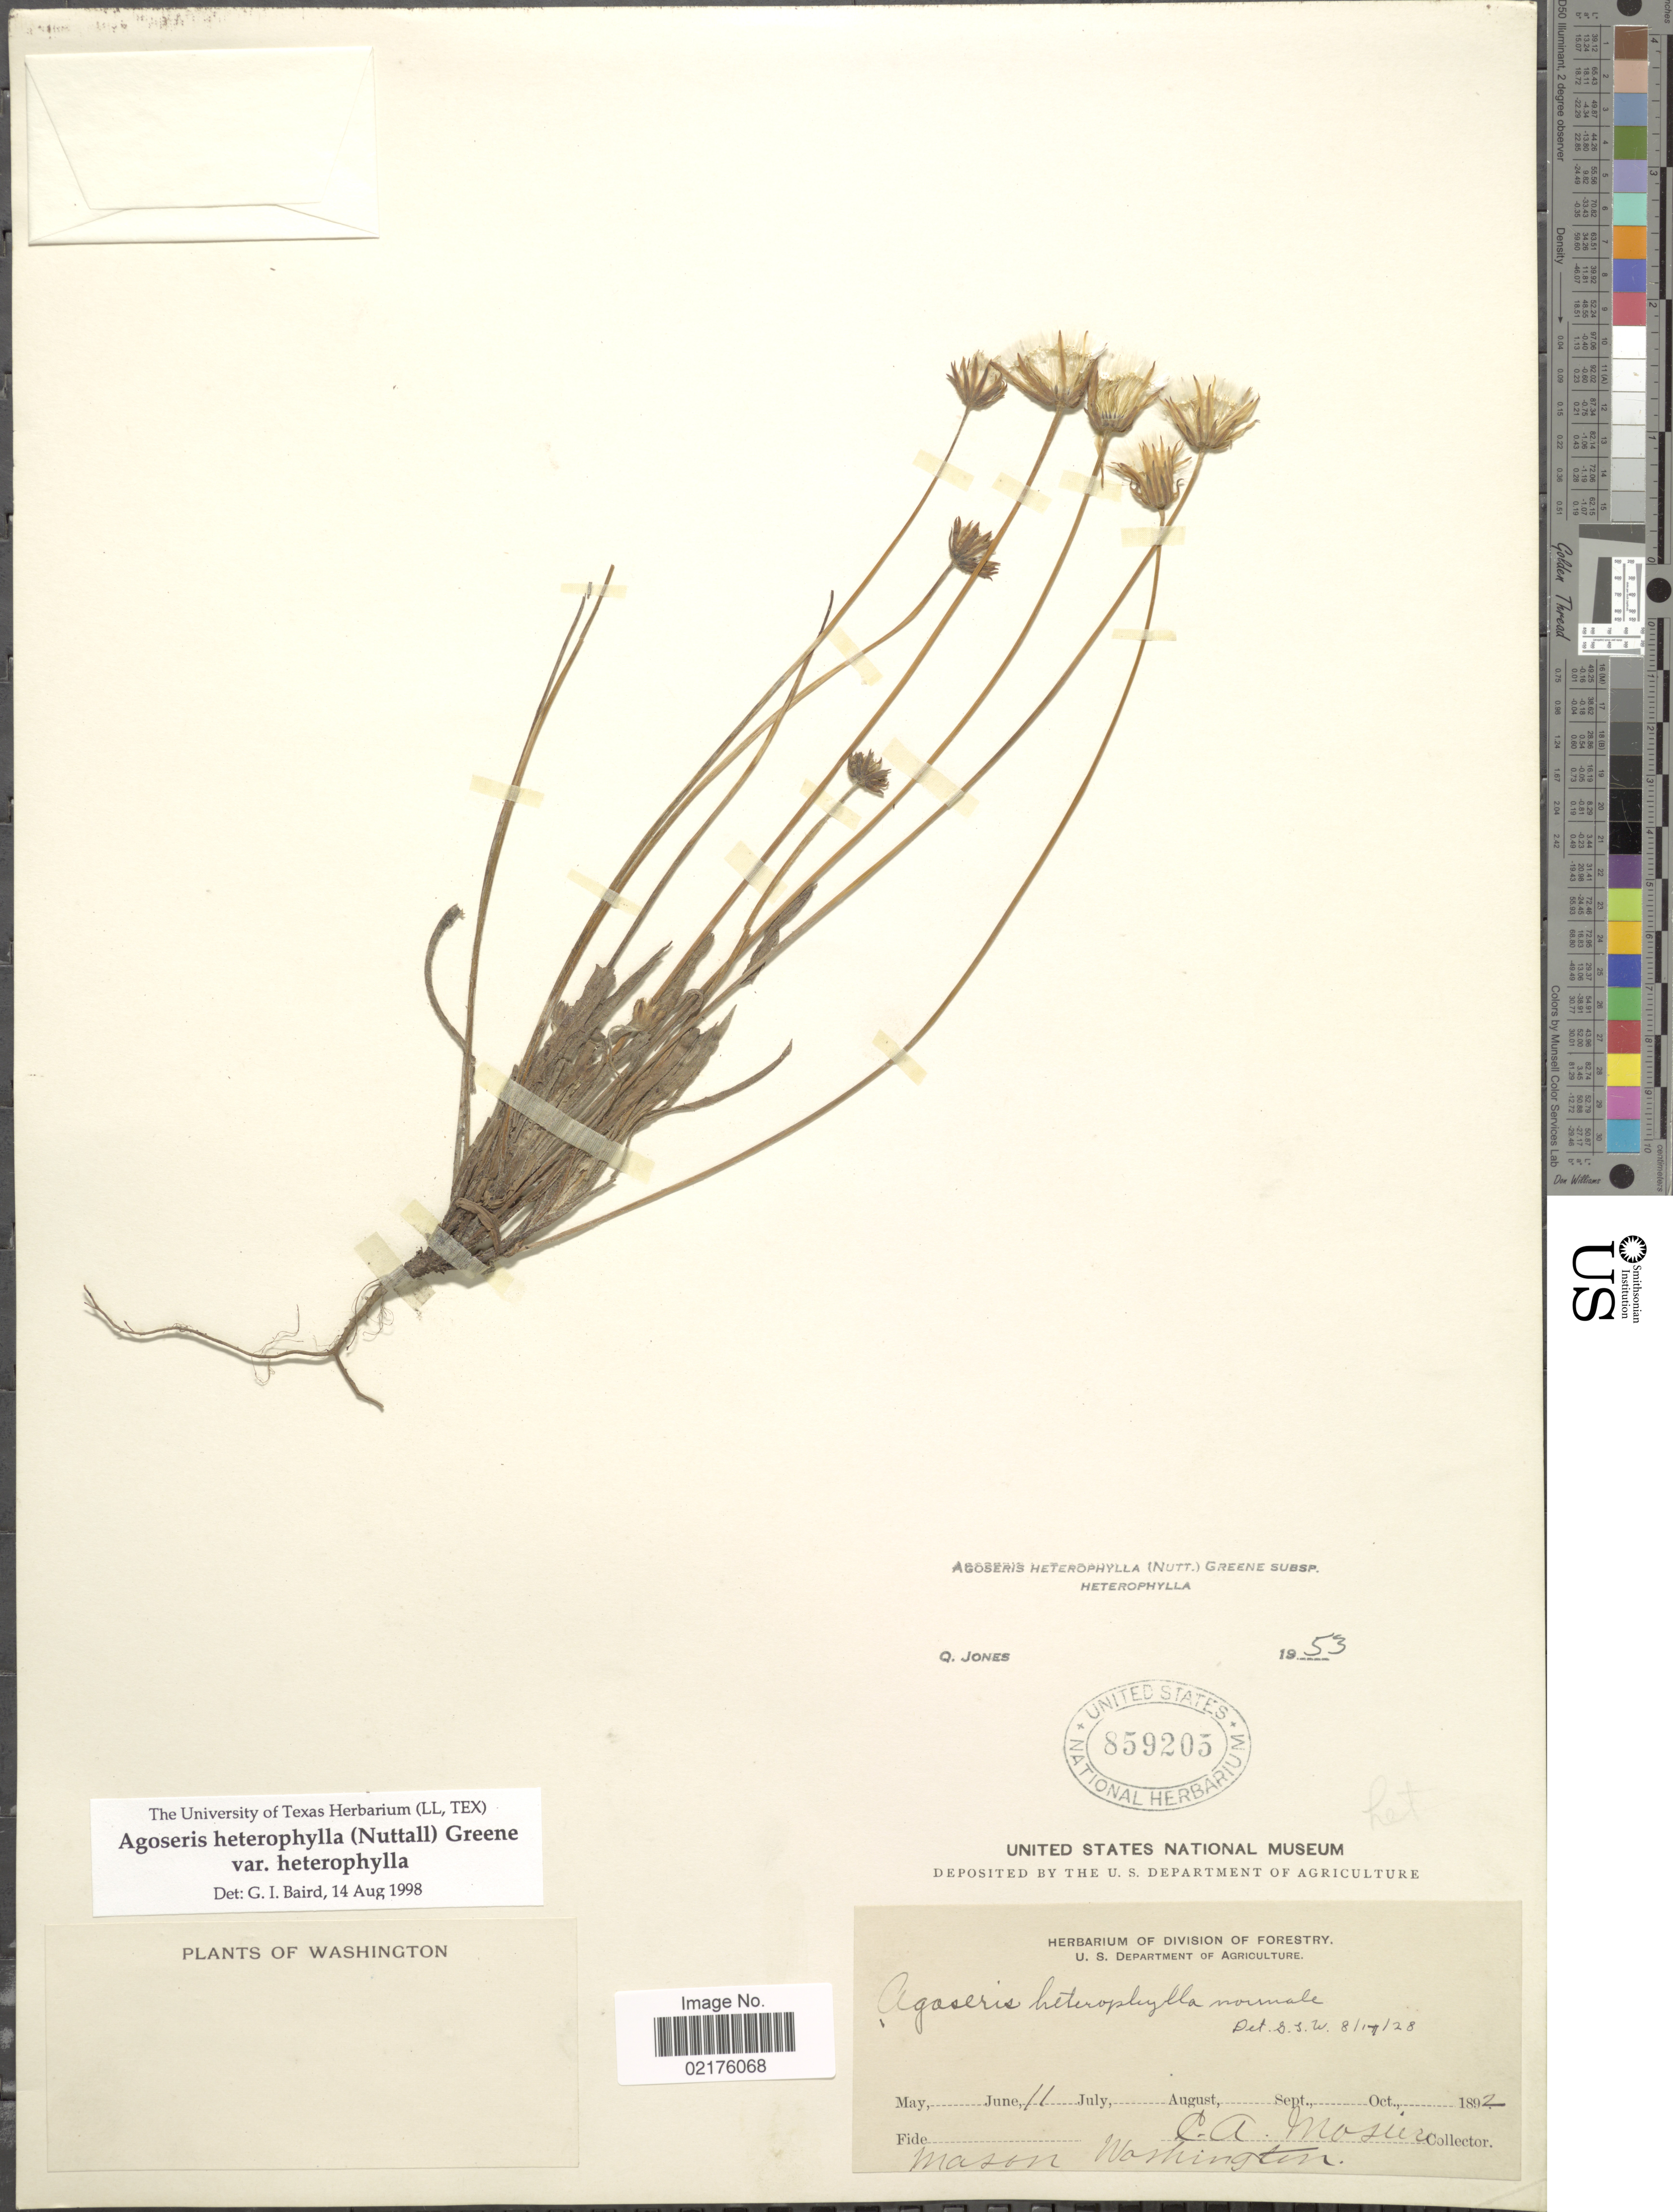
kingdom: Plantae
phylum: Tracheophyta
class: Magnoliopsida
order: Asterales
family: Asteraceae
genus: Agoseris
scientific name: Agoseris heterophylla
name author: (Nutt.) Greene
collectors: C. A. Mosier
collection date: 1892-07-11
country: United States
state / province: Washington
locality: Mason, Washington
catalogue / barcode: US 859205